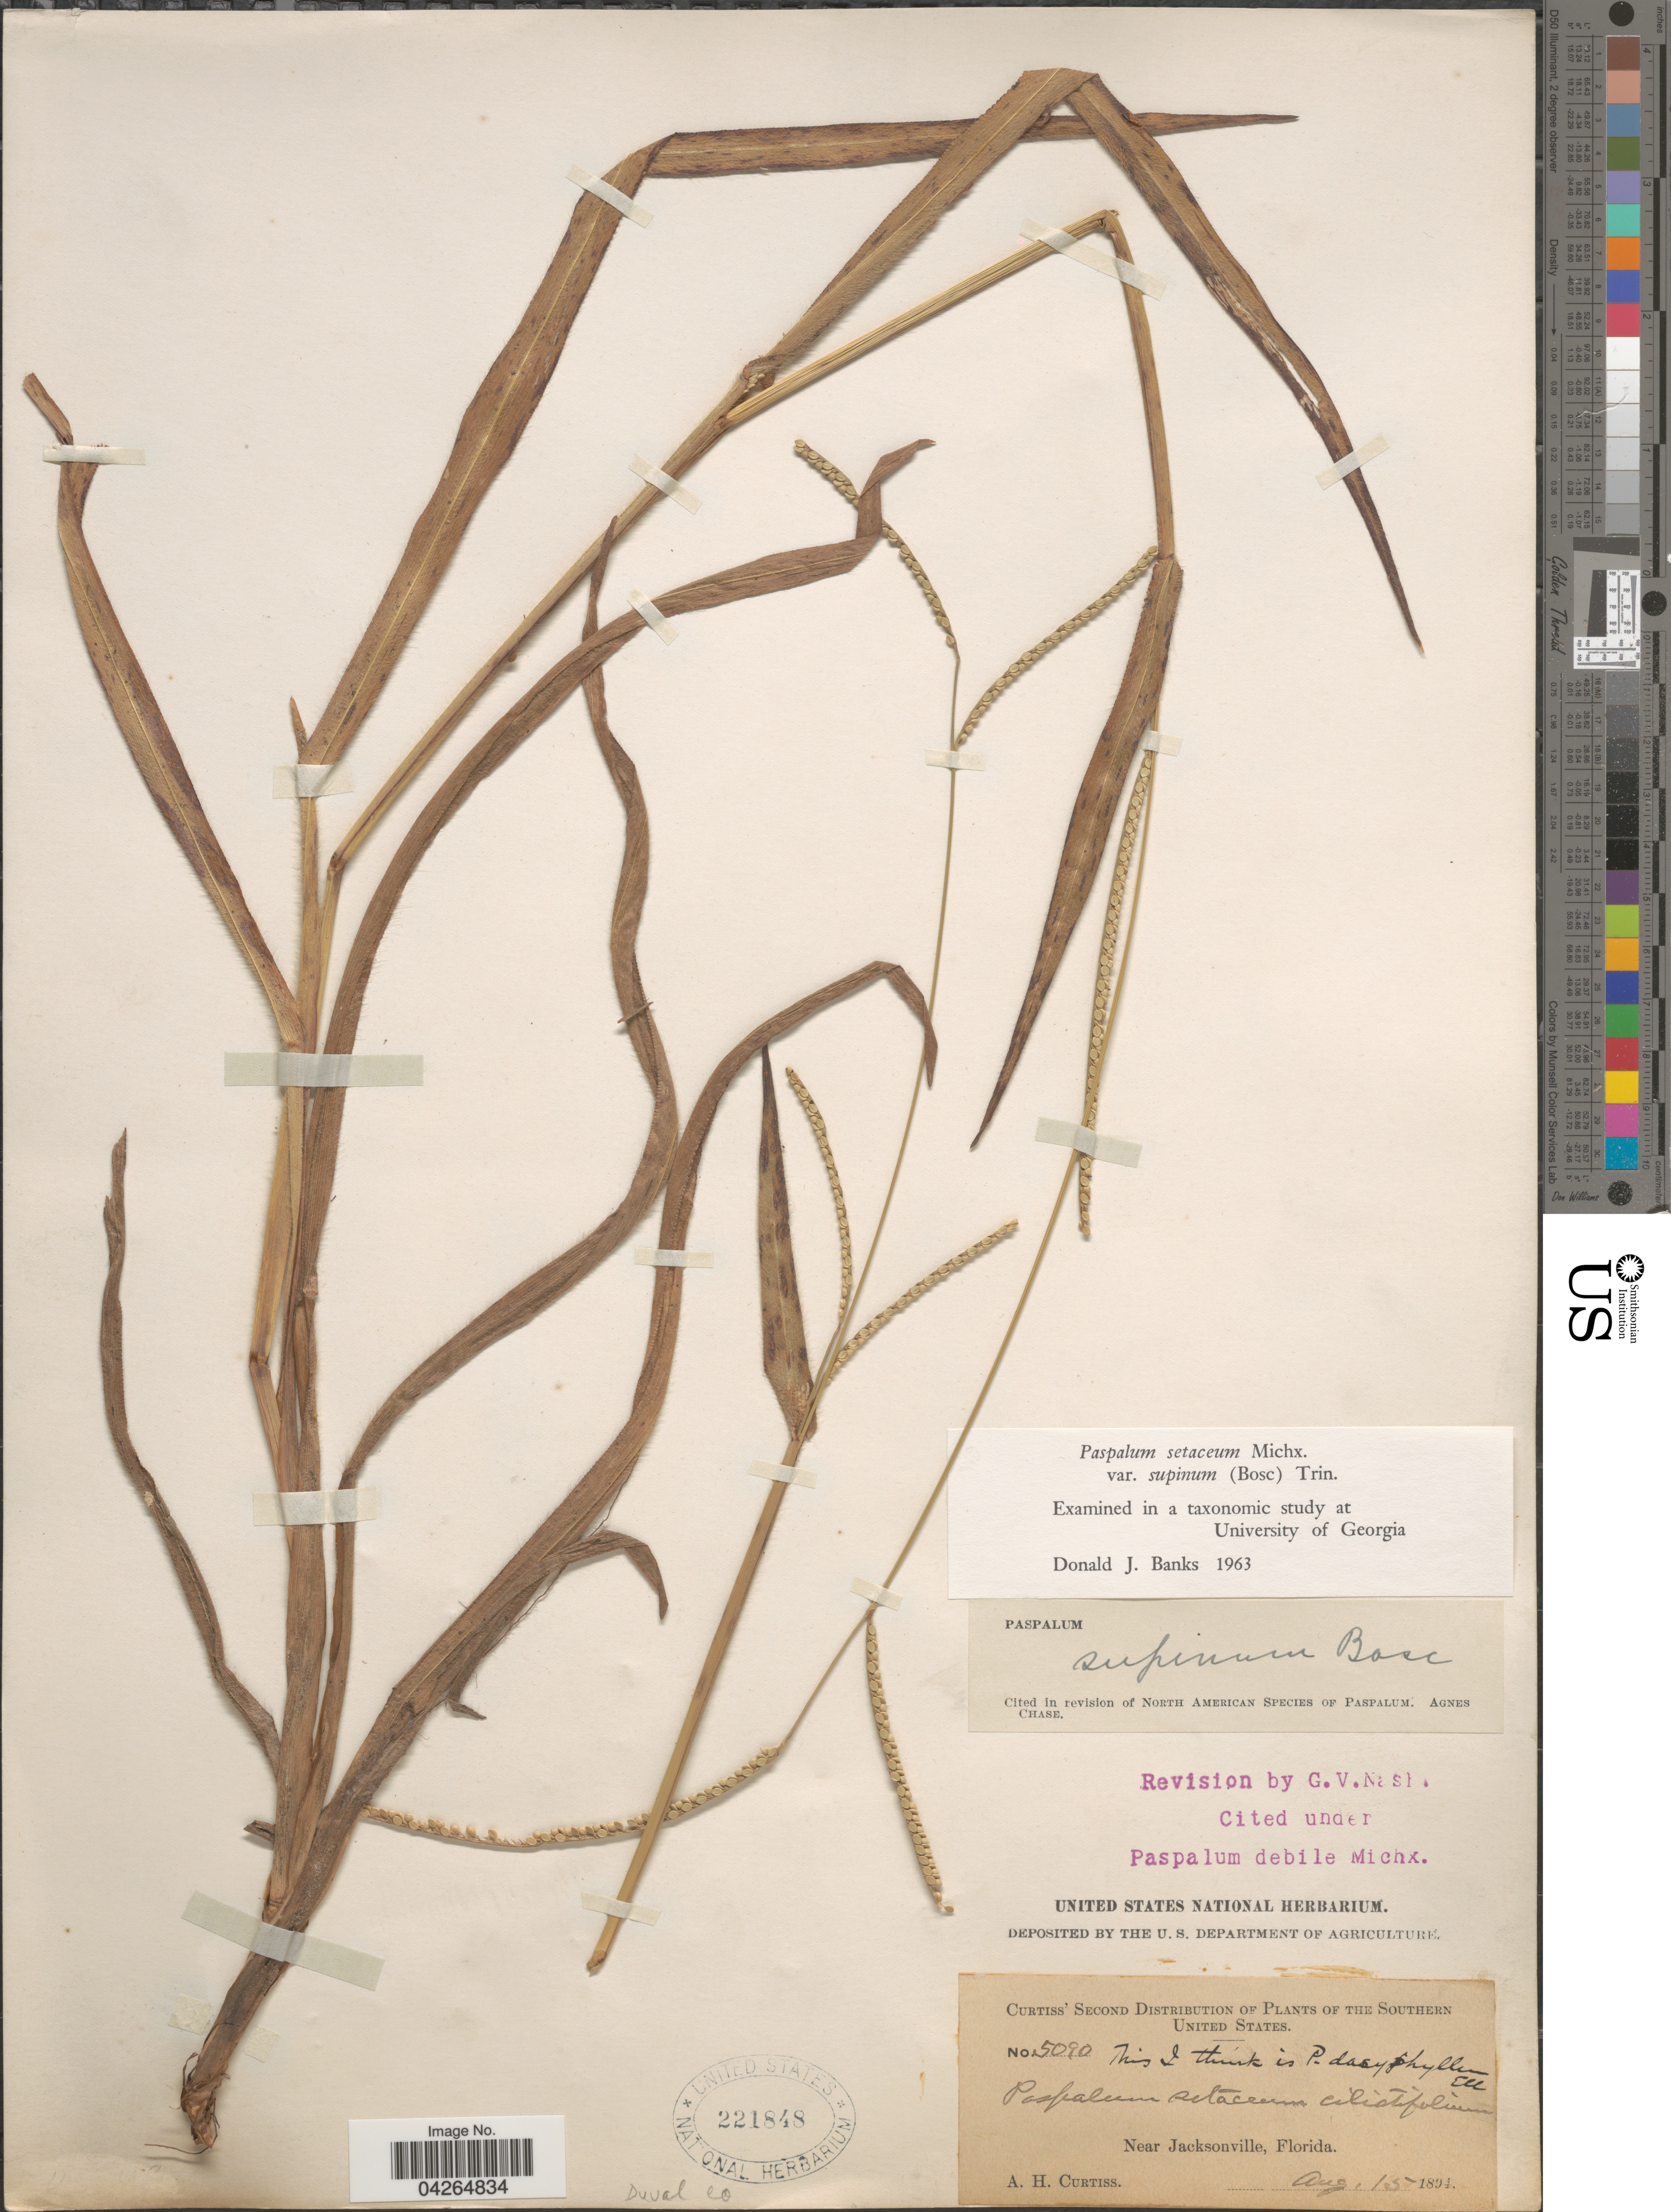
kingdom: Plantae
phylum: Tracheophyta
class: Liliopsida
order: Poales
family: Poaceae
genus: Paspalum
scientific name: Paspalum setaceum var. supinum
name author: (Bosc ex Poir.) Trin.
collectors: A. H. Curtiss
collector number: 5090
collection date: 1894-08-15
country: United States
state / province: Florida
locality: Southern United States. Near Jacksonville. Duval Co.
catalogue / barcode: US 221848